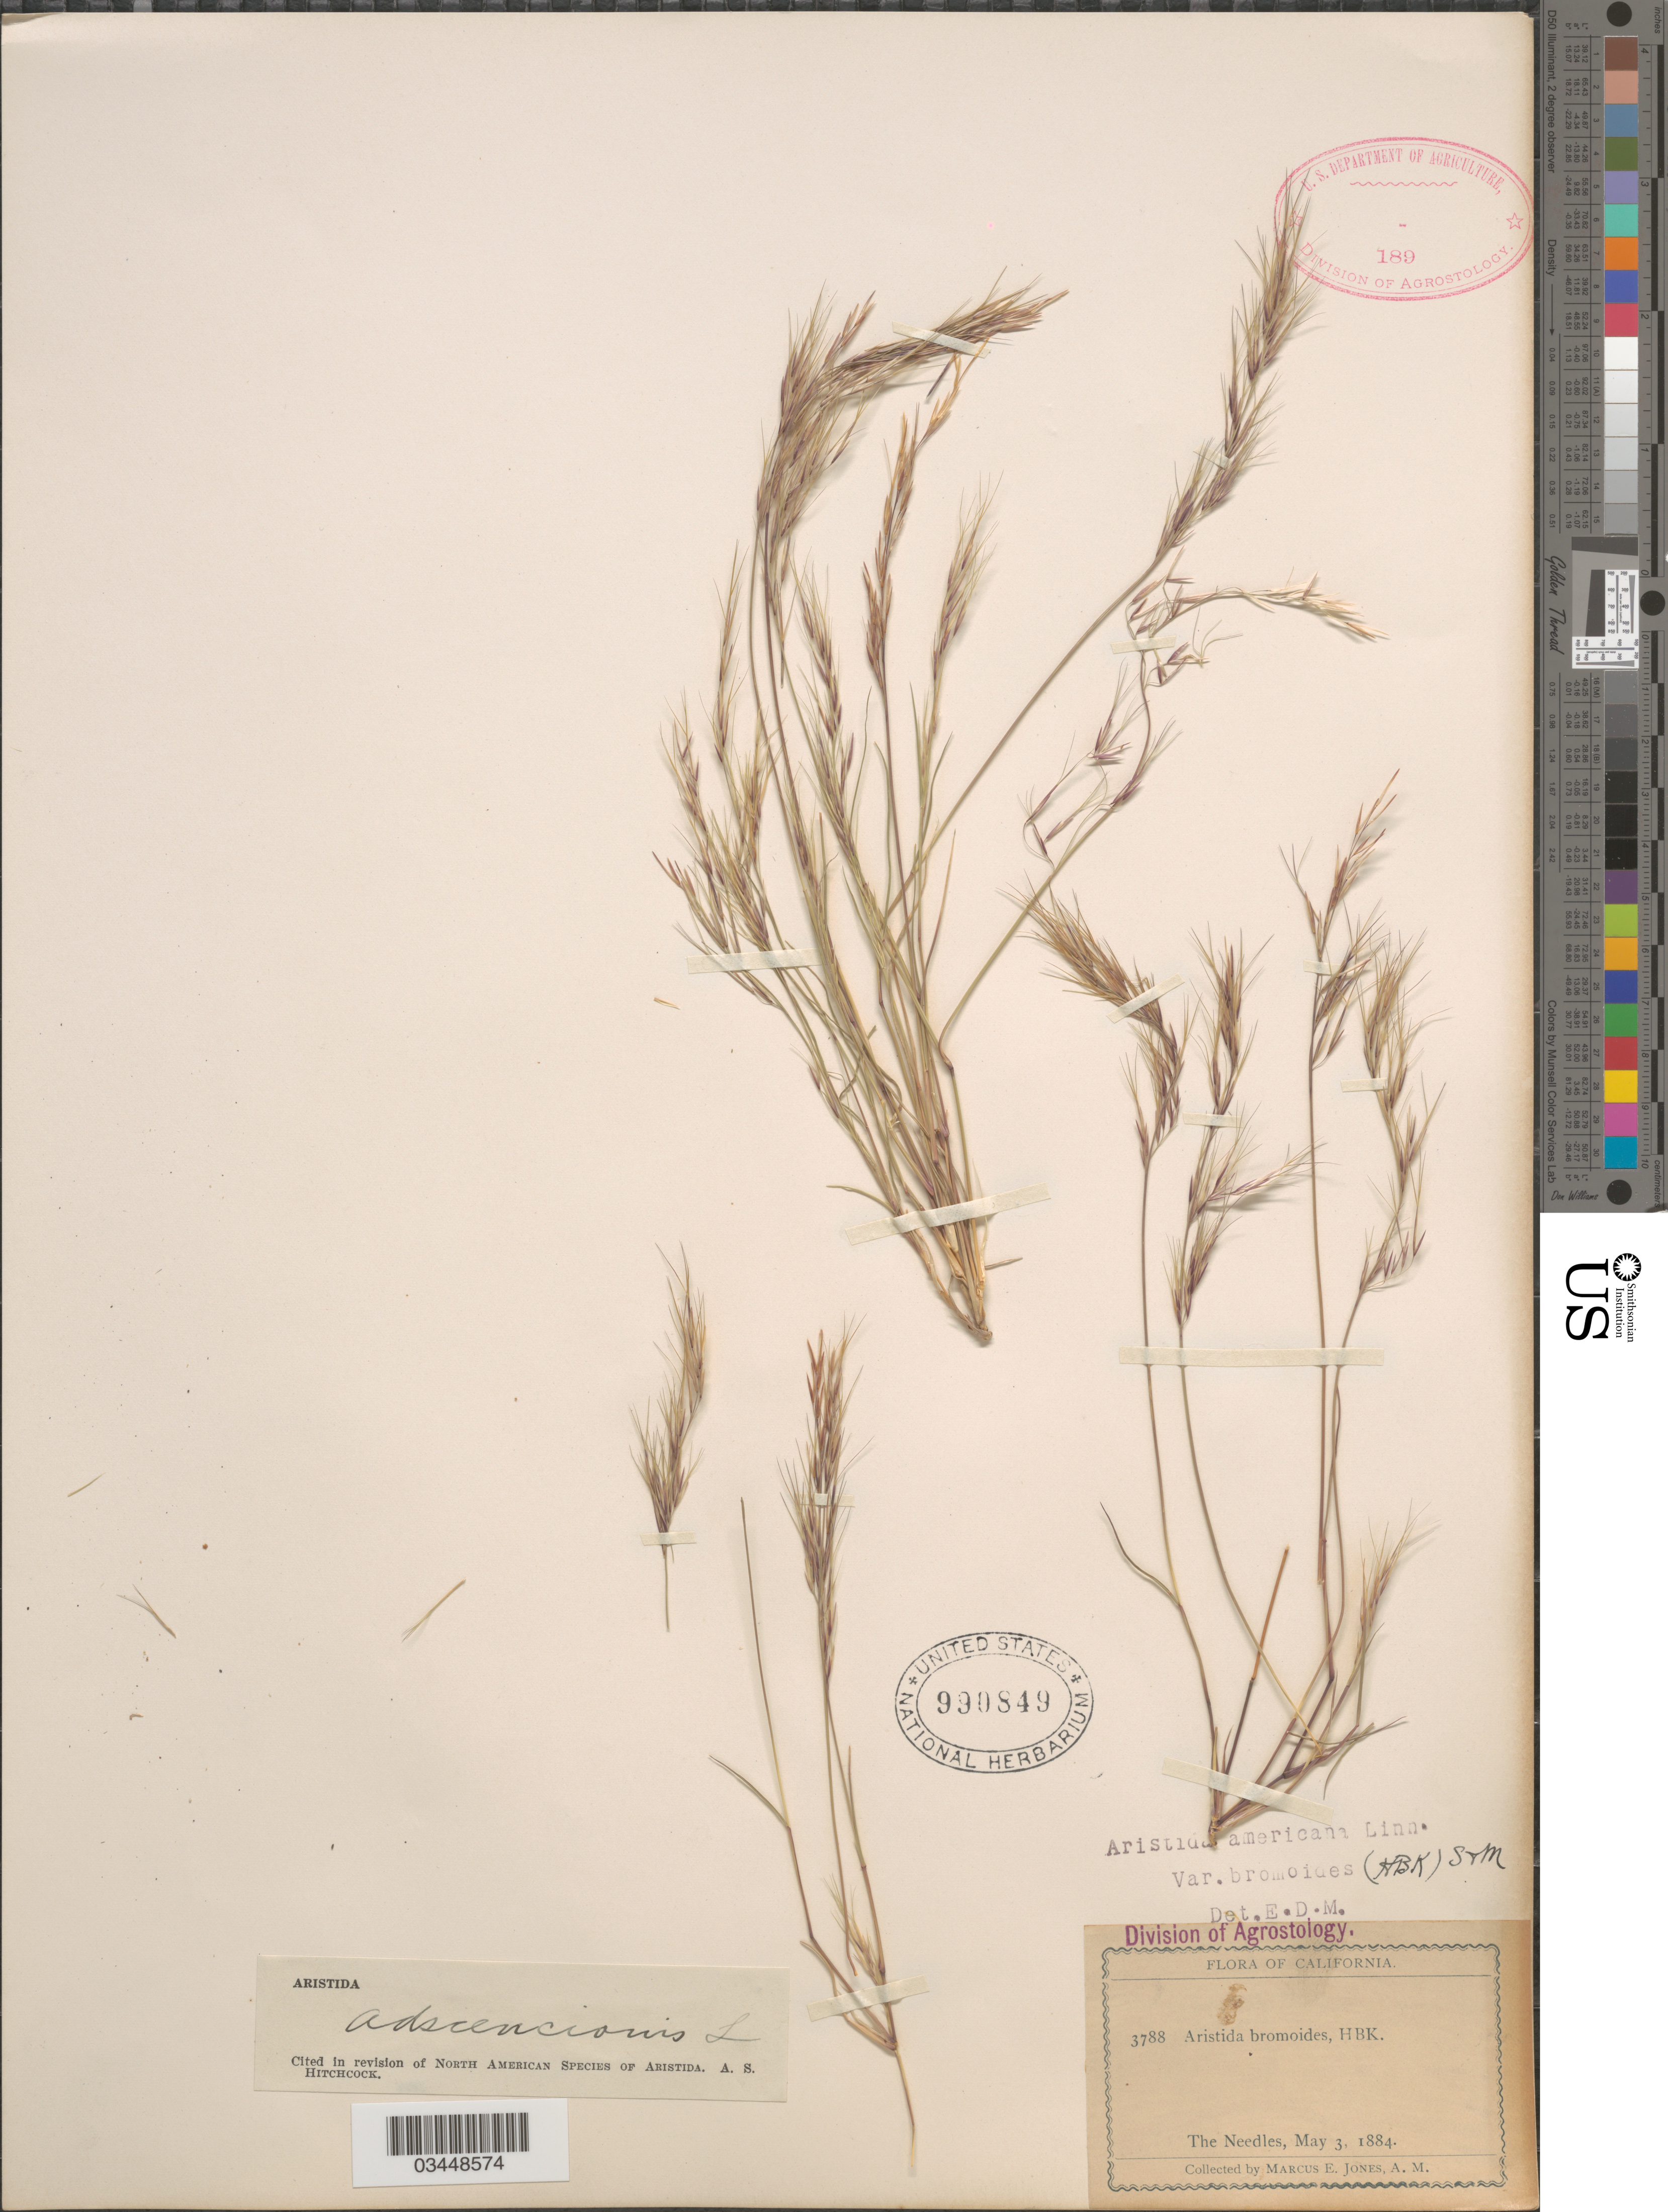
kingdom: Plantae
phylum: Tracheophyta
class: Liliopsida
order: Poales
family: Poaceae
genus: Aristida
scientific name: Aristida adscensionis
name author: L.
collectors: M. E. Jones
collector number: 3788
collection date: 1884-05-03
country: United States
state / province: California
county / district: San Bernardino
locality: The Needles.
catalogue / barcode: US 990849